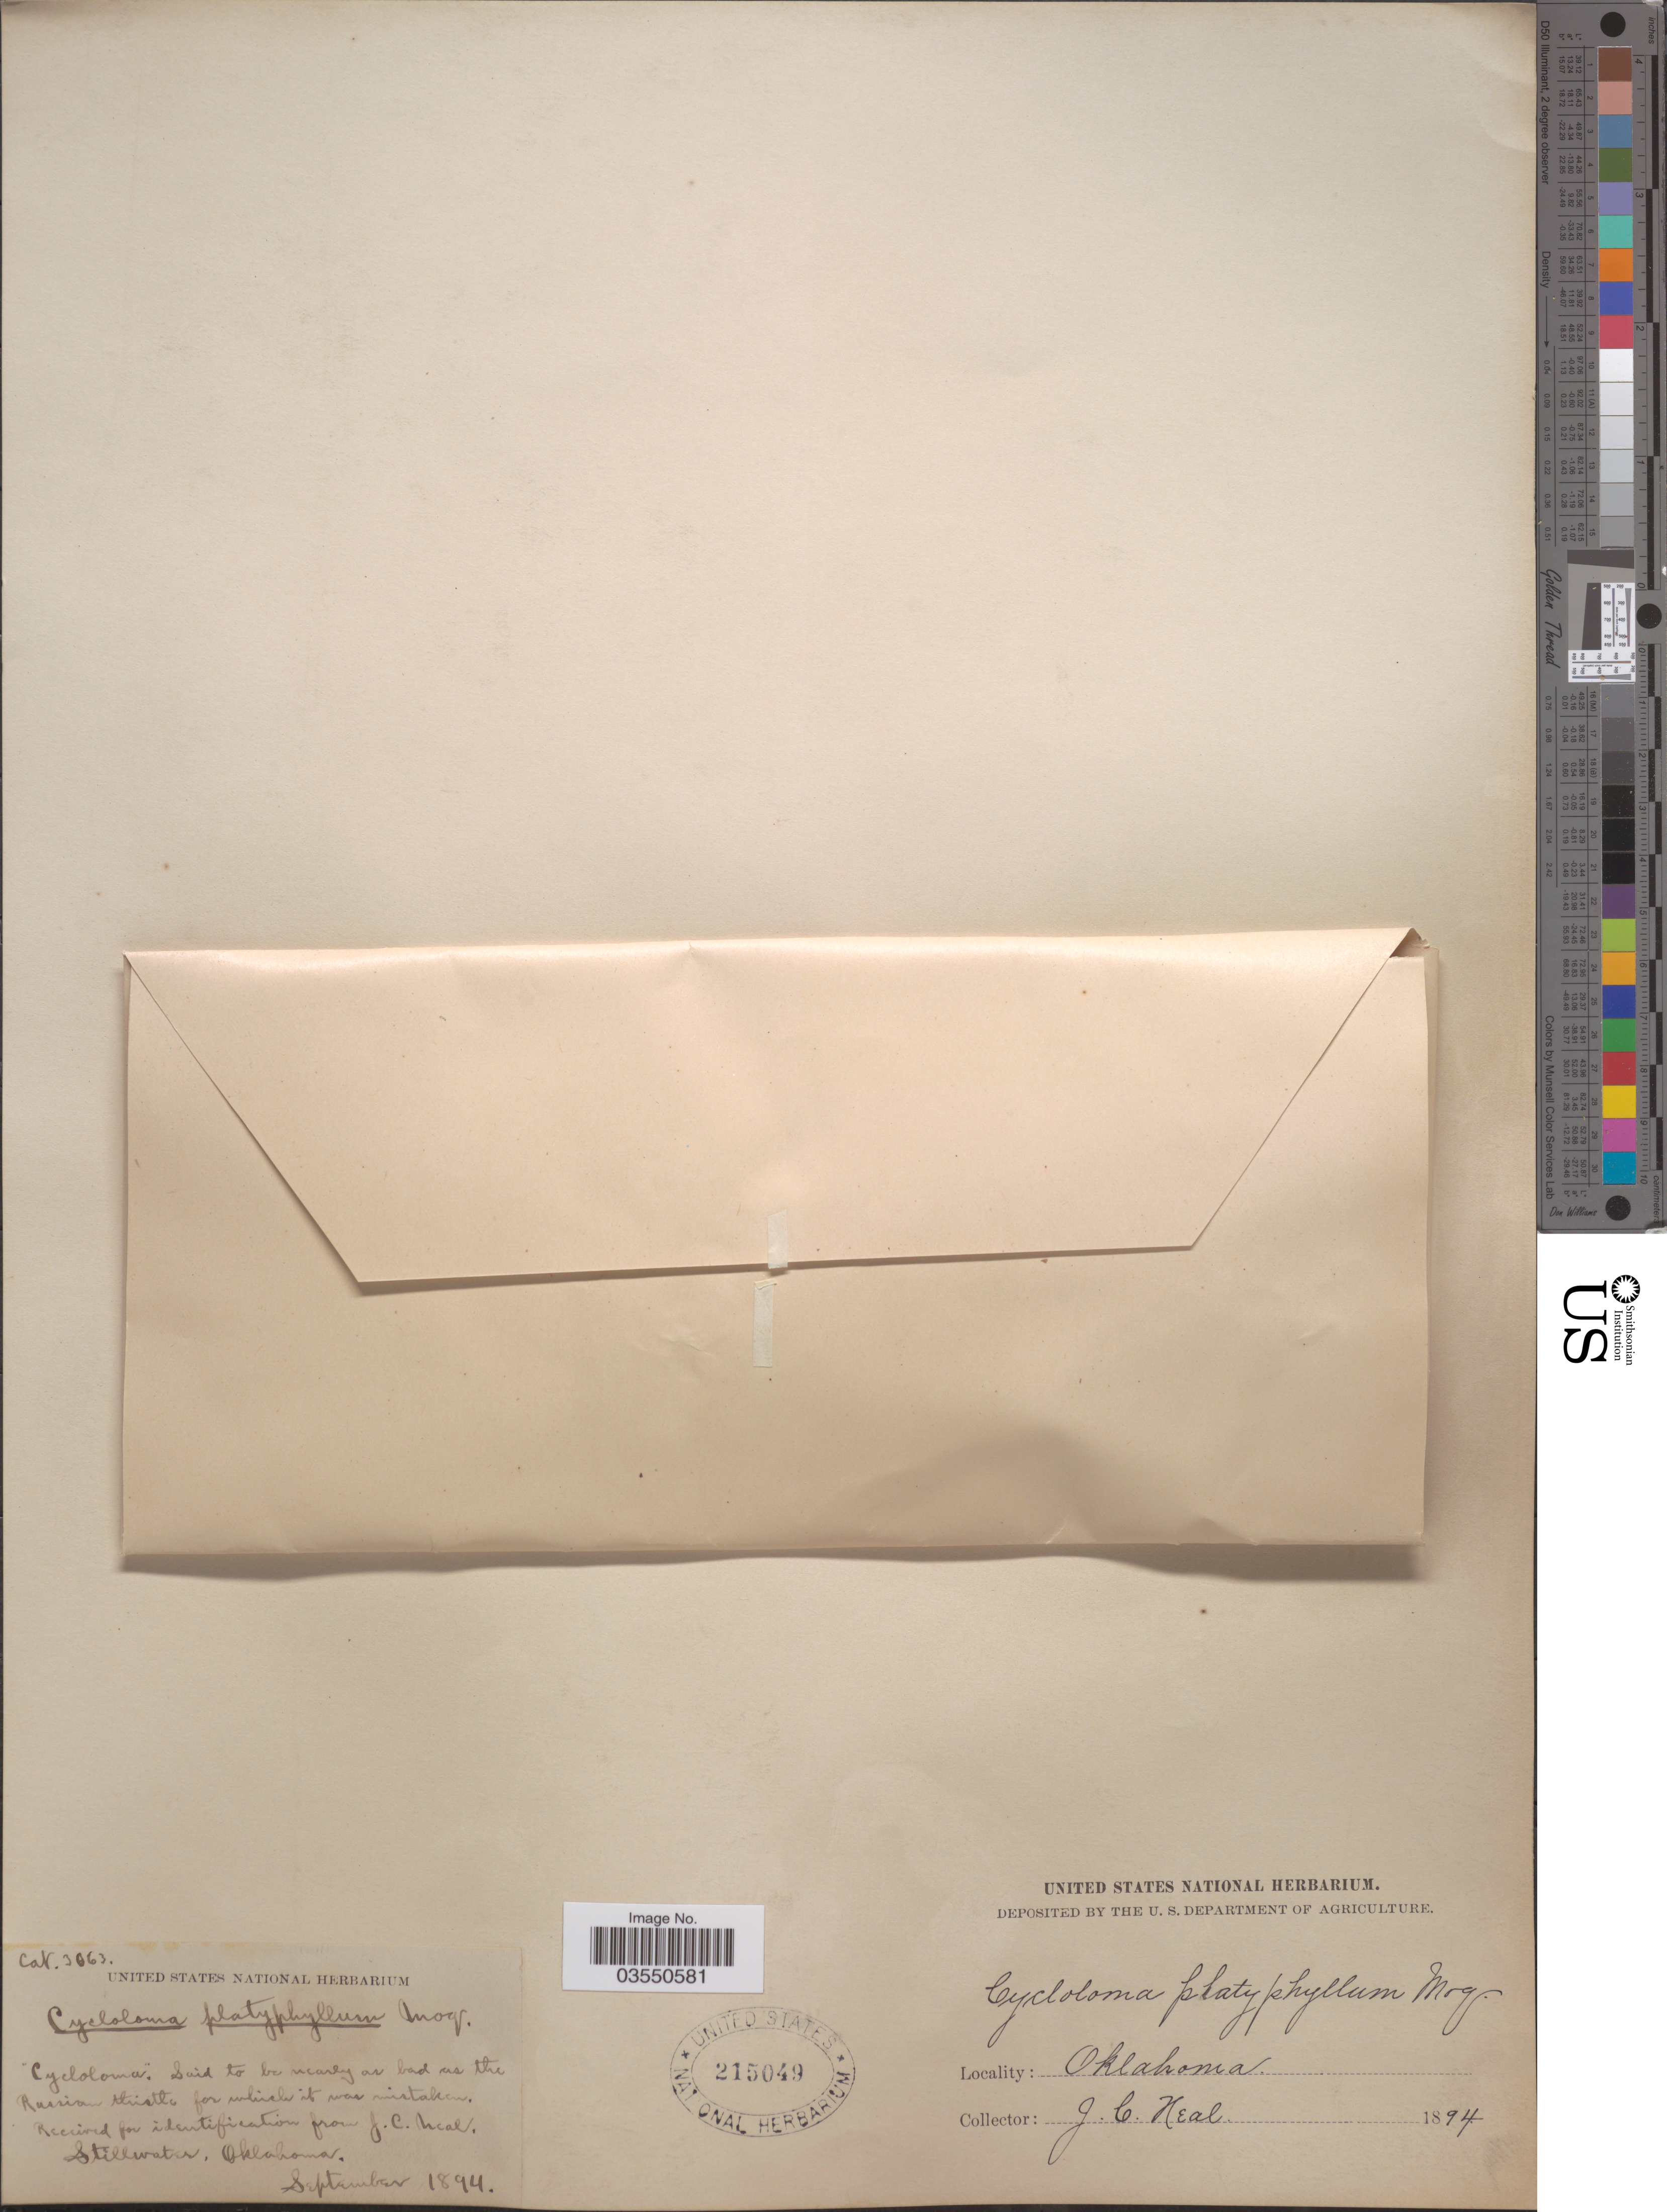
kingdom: Plantae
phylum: Tracheophyta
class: Magnoliopsida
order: Caryophyllales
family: Amaranthaceae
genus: Dysphania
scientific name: Dysphania atriplicifolia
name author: (Spreng.) G. Kadereit et al.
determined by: U.S. National Herbarium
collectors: J. Neal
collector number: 3063?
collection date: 1894-09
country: United States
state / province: Oklahoma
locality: Stillwater.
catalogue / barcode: US 215049